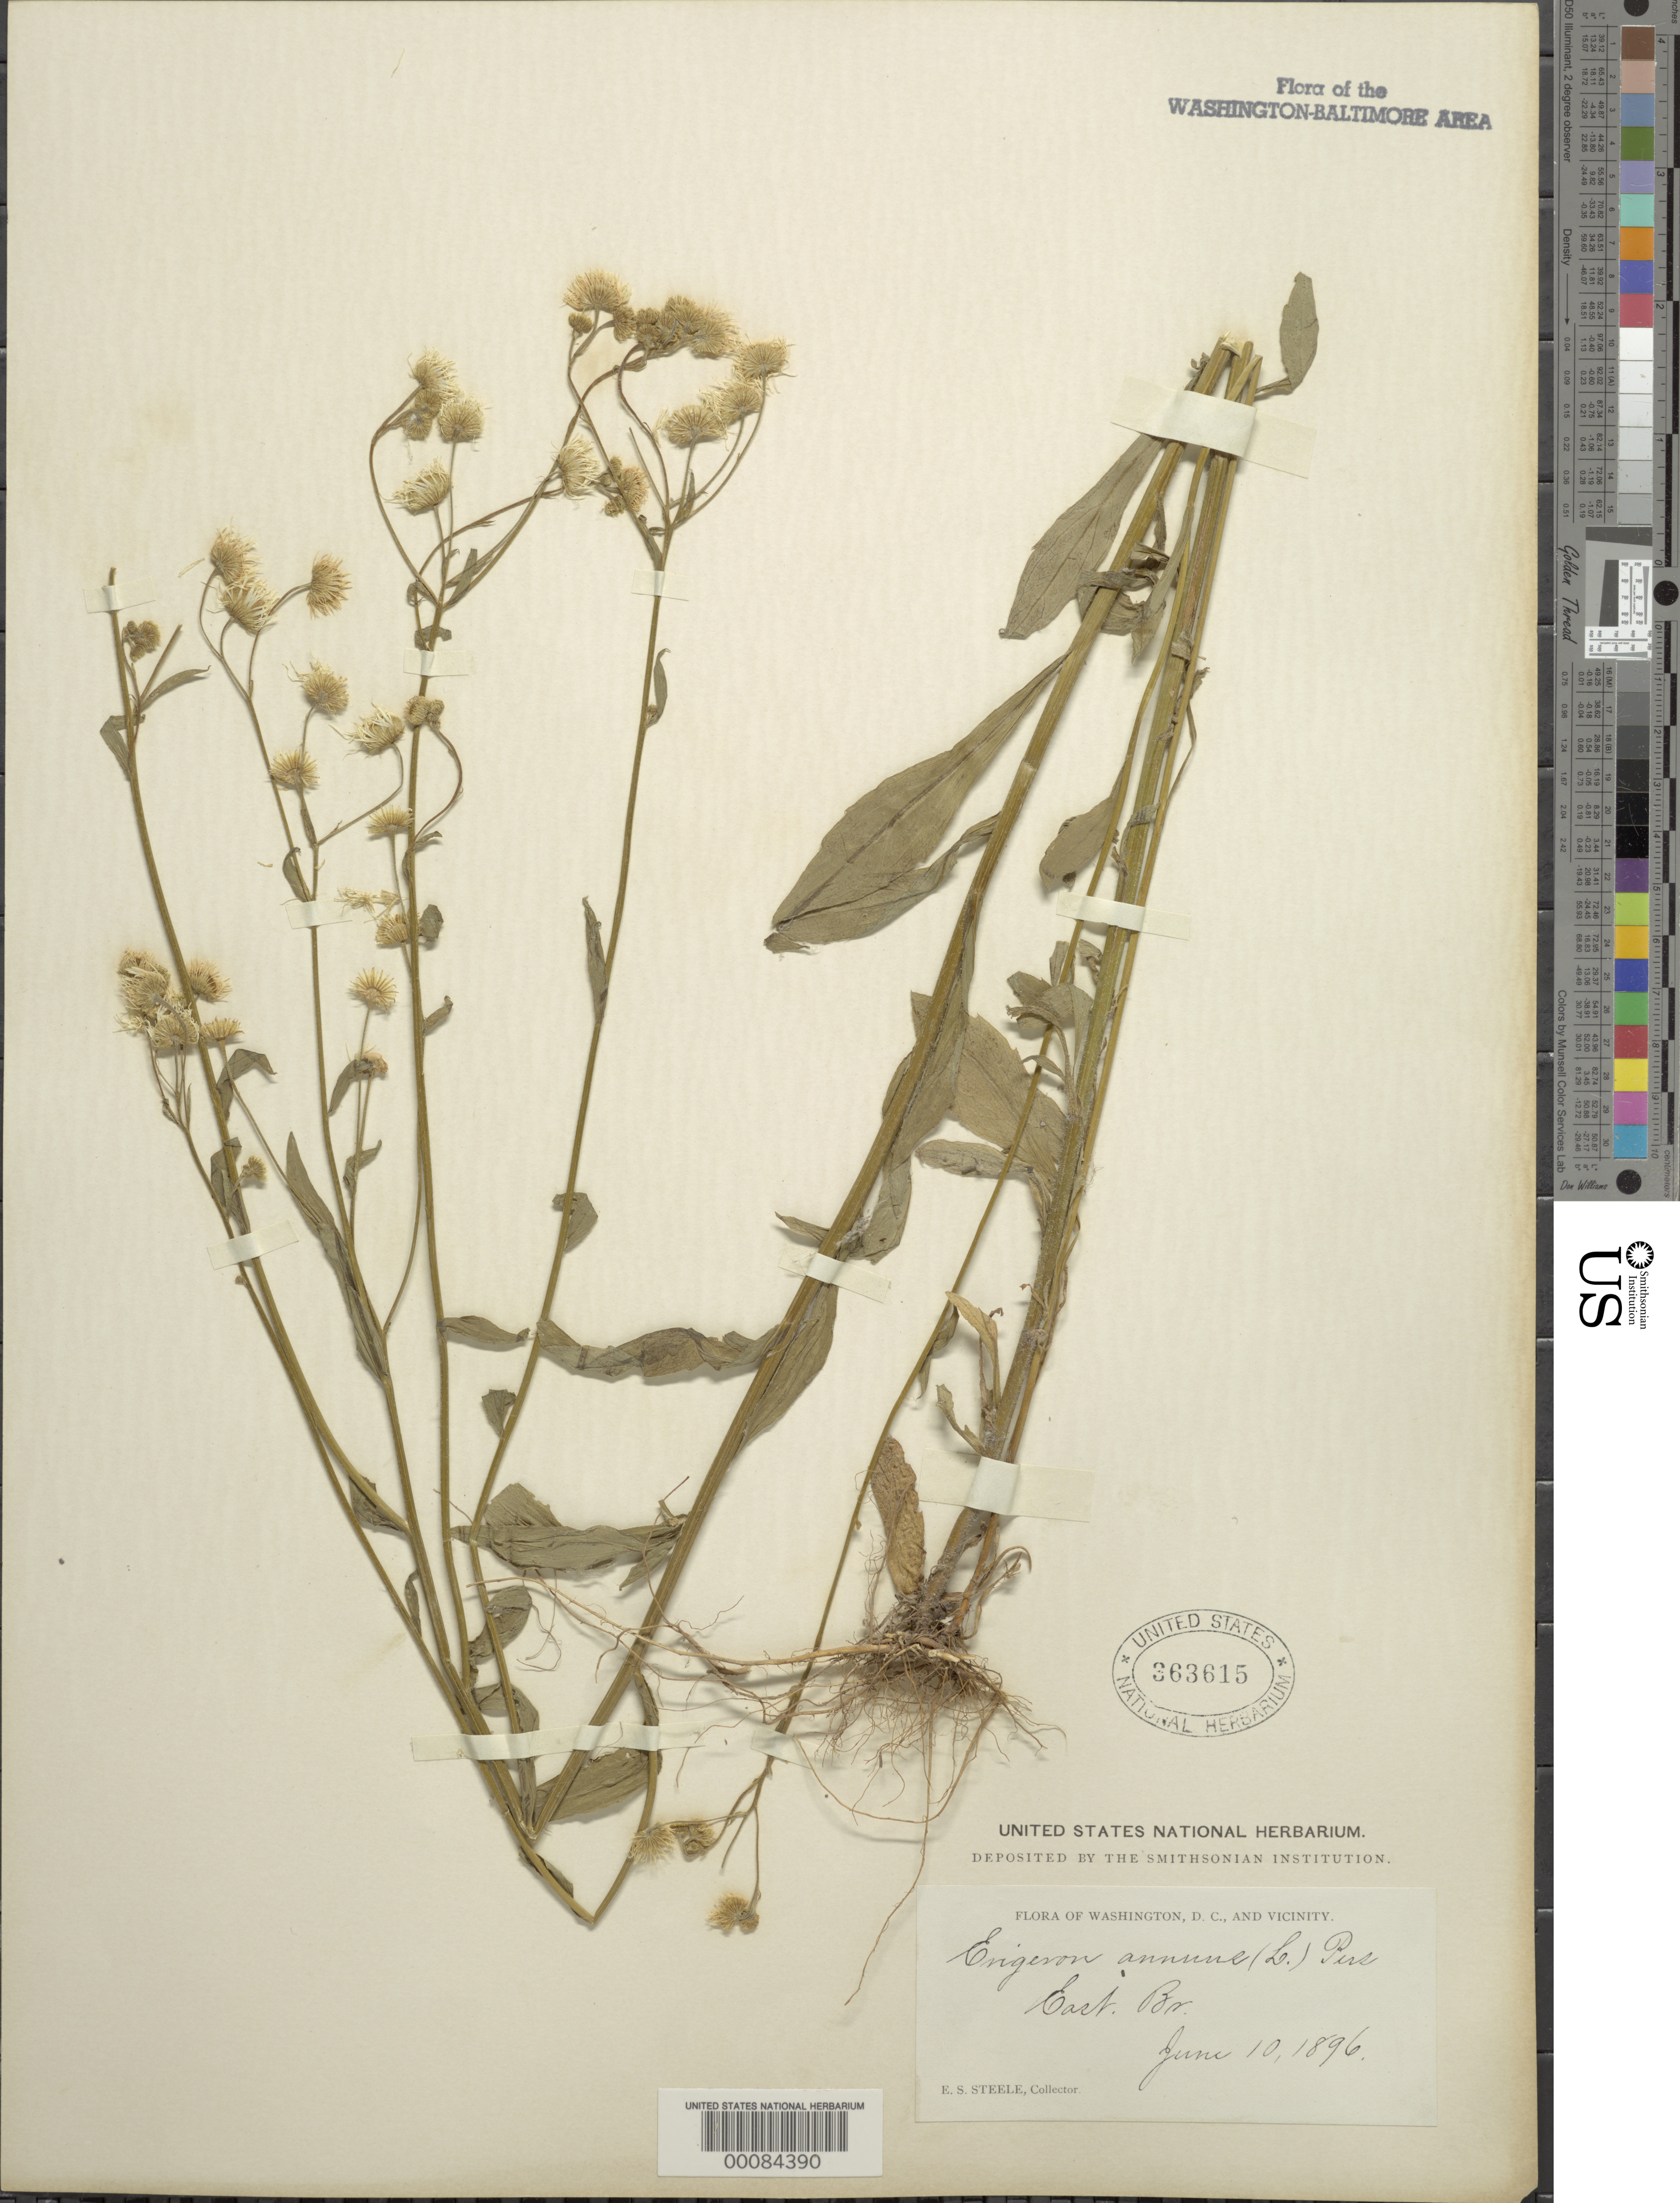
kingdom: Plantae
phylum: Tracheophyta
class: Magnoliopsida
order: Asterales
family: Asteraceae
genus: Erigeron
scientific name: Erigeron annuus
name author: (L.) Pers.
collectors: E. Steele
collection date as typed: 10 Jun 1896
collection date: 1896-06-10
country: United States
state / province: District of Columbia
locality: Eastern Branch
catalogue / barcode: US 363615